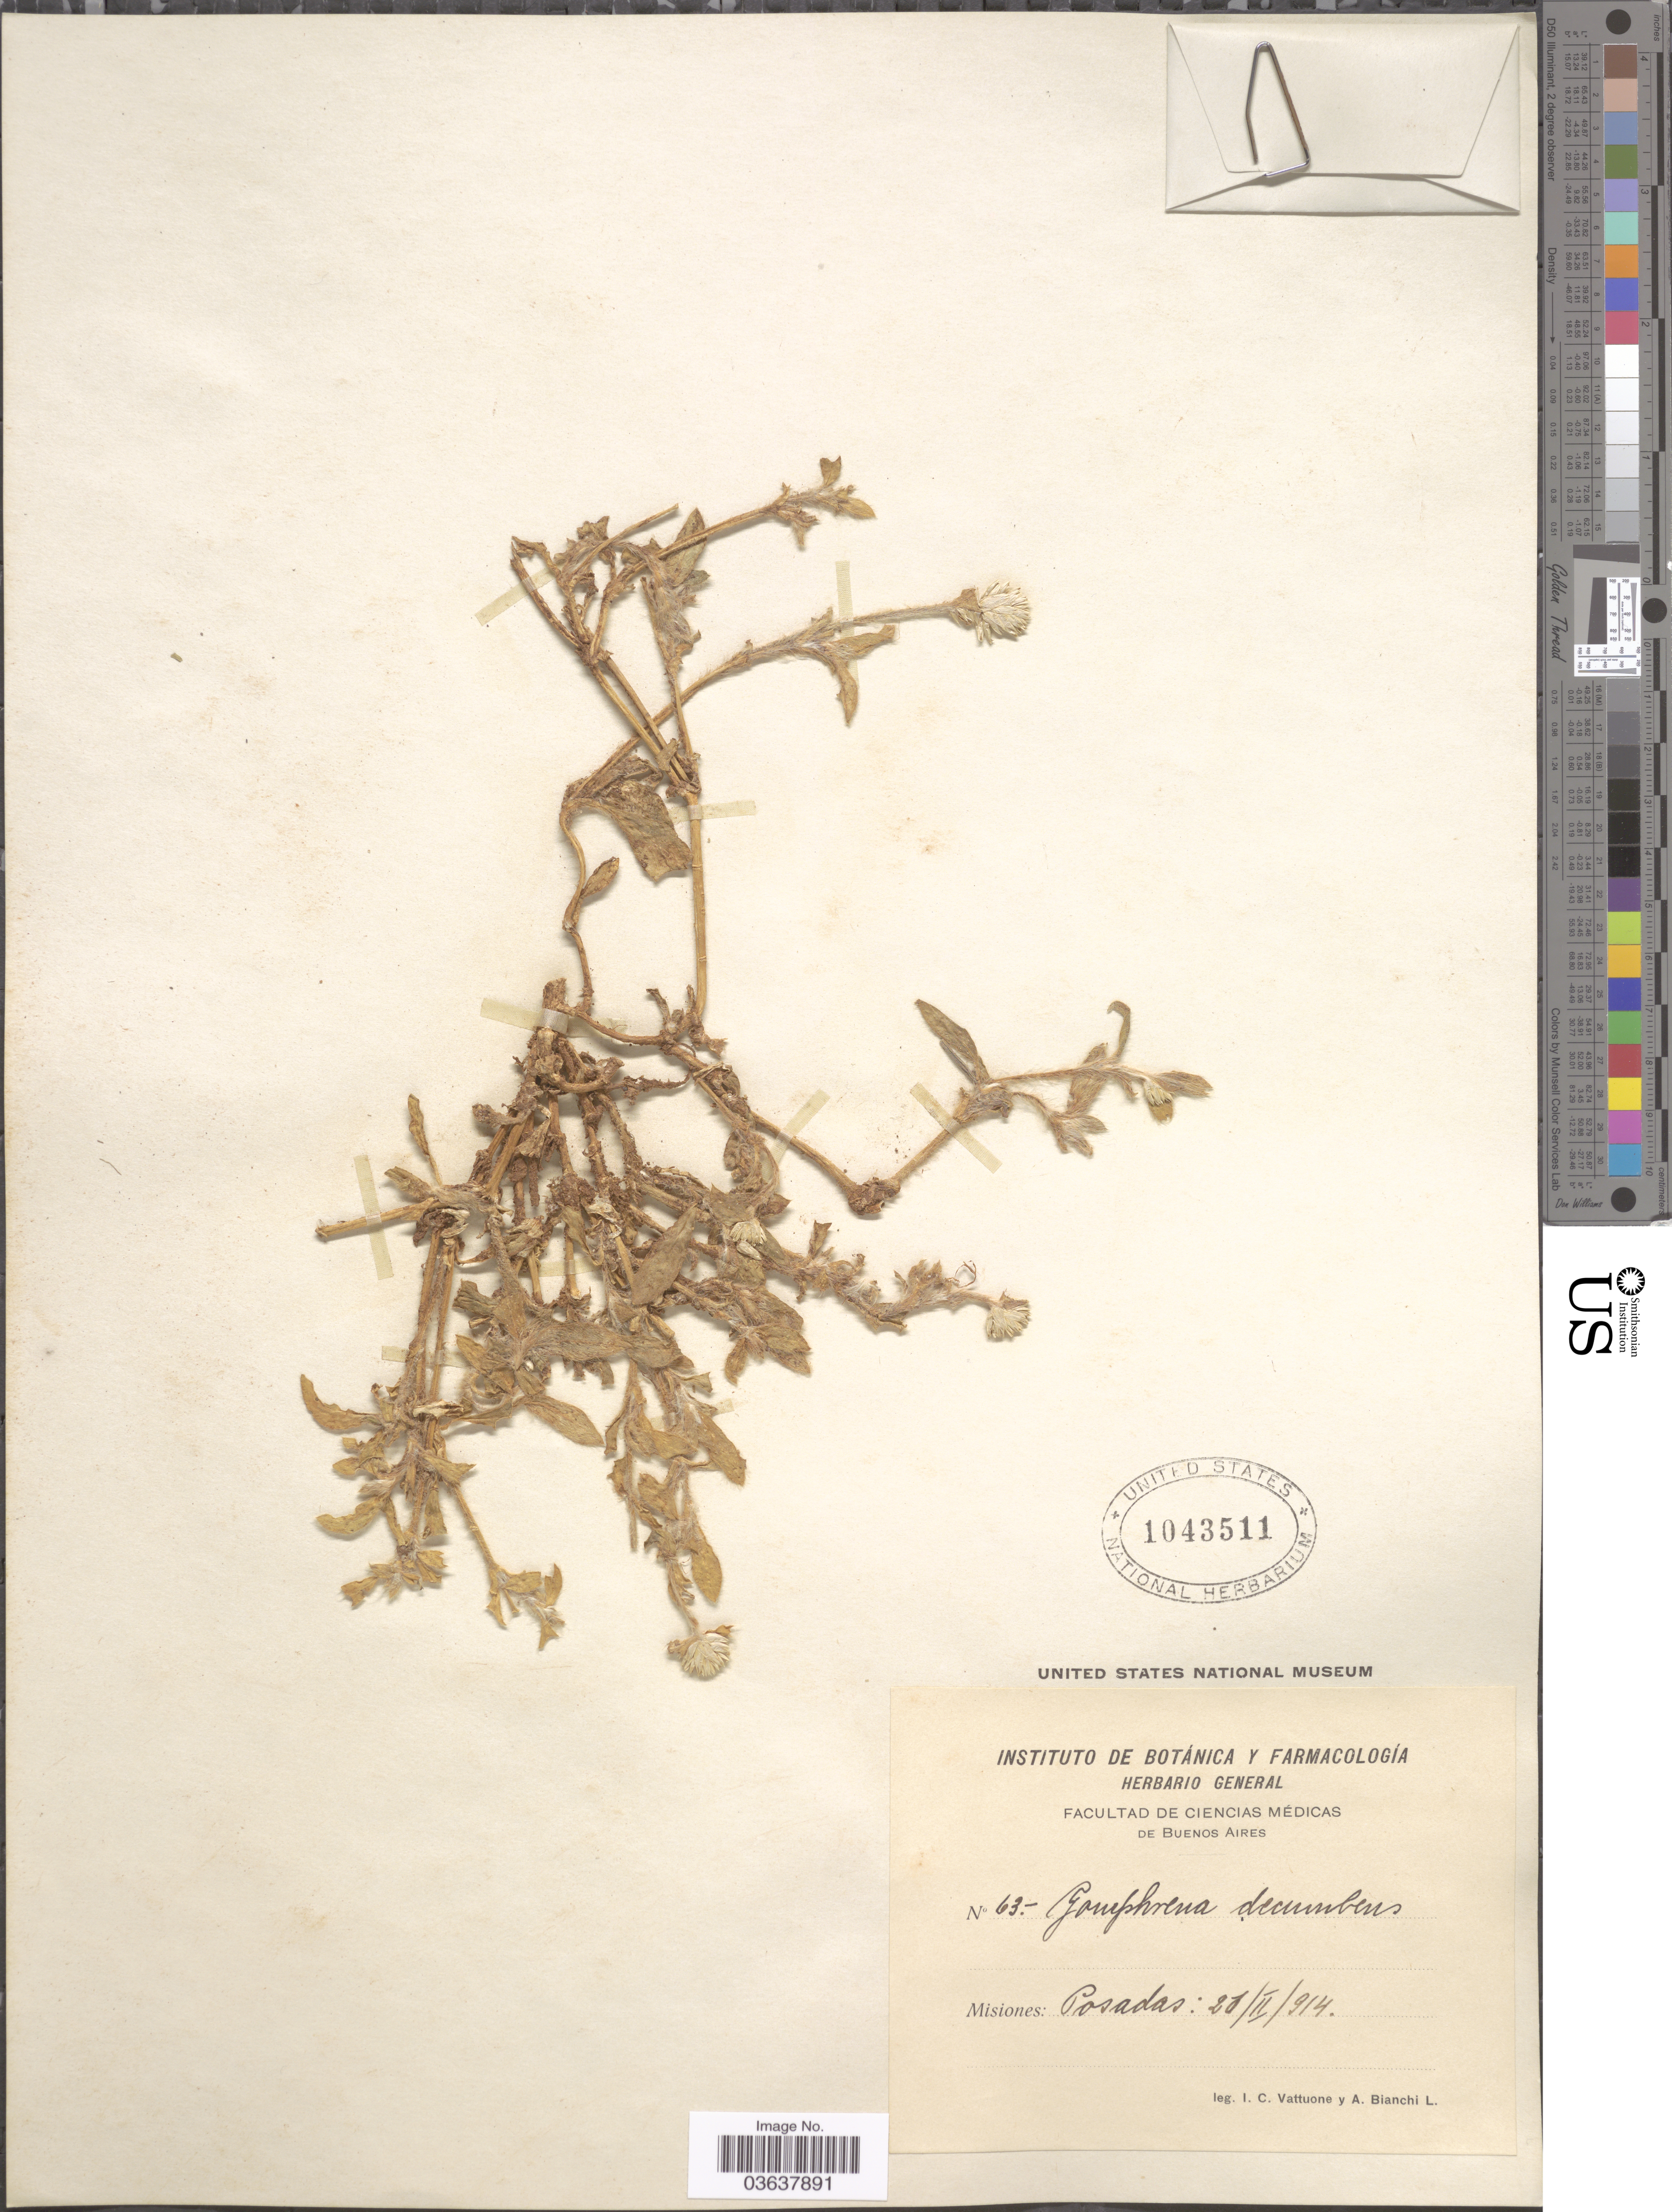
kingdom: Plantae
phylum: Tracheophyta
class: Magnoliopsida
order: Caryophyllales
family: Amaranthaceae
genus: Gomphrena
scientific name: Gomphrena decumbens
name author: Jacq.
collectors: I. Vattuone & A. Bianchi L.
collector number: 63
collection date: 1914-02-27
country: Argentina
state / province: Misiones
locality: Posadas.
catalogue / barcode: US 1043511